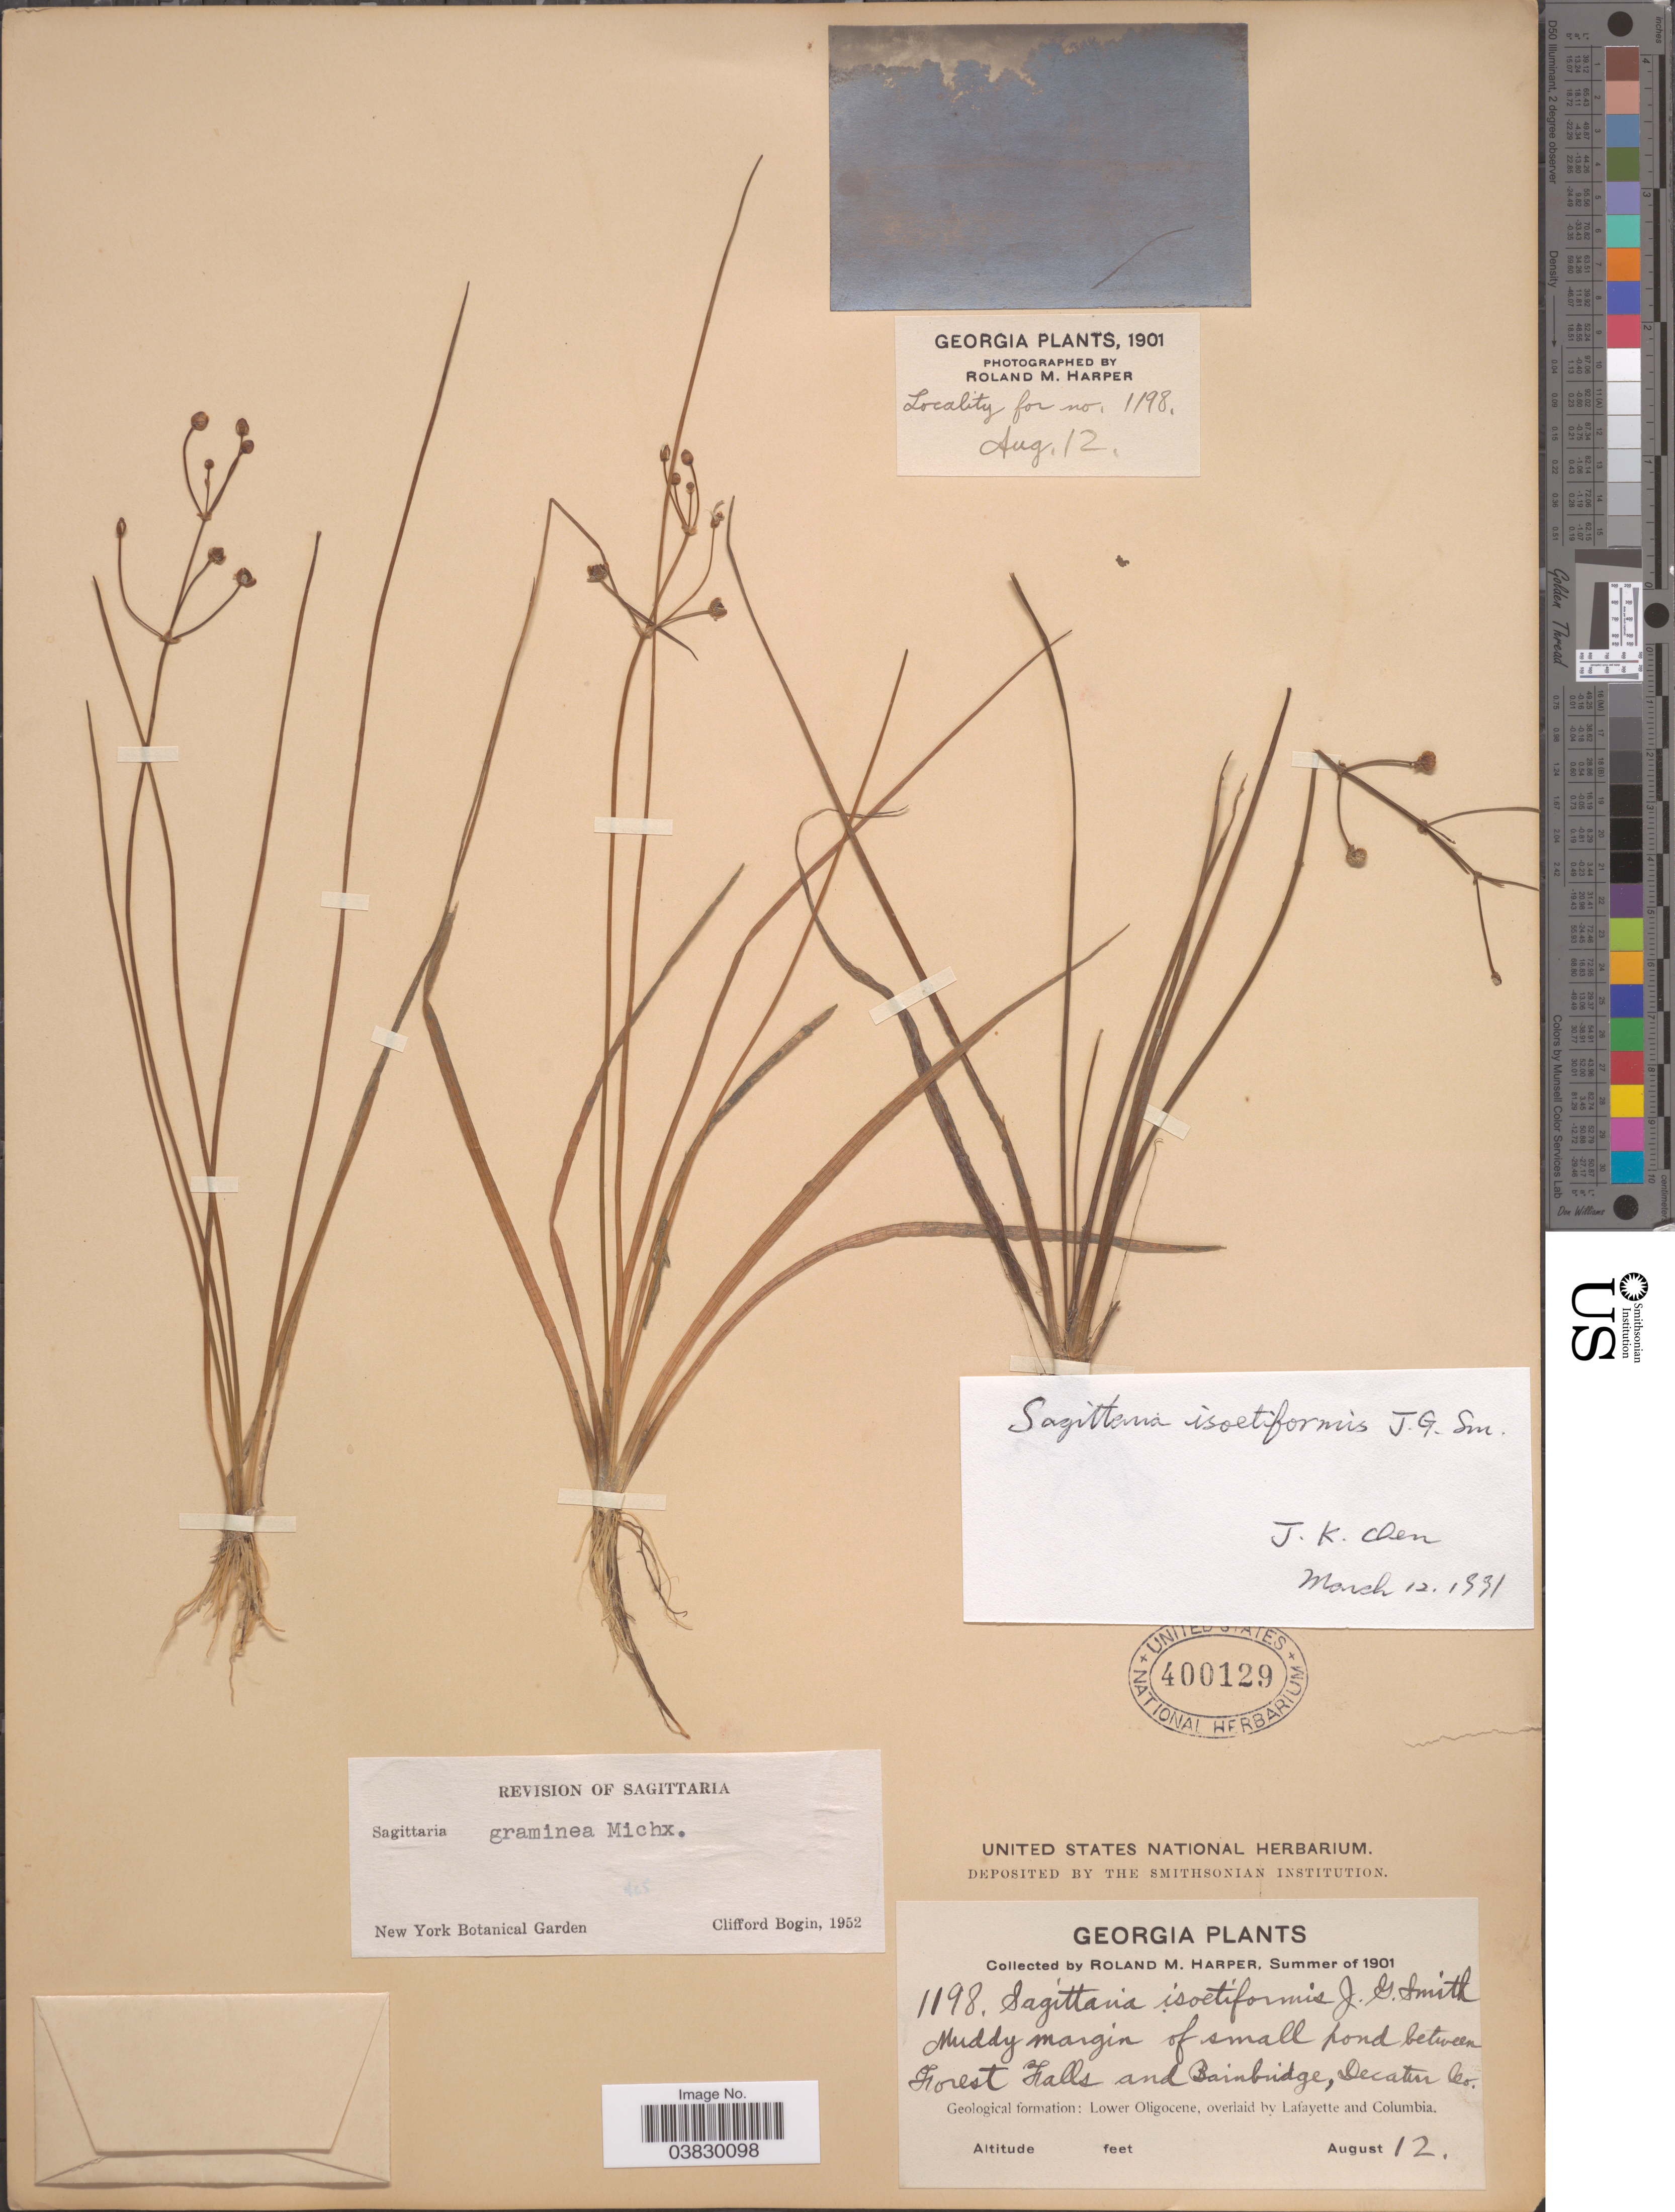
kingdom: Plantae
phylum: Tracheophyta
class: Liliopsida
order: Alismatales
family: Alismataceae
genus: Sagittaria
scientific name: Sagittaria graminea var. graminea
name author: Michx.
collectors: R. M. Harper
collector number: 1198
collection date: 1901-08-12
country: United States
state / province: Georgia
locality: Forest Falls and Bainbridge, Decatur Co. Geological formation: Lower Oligocene, ovelaid by Lafayette and Columbia.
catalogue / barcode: US 400129